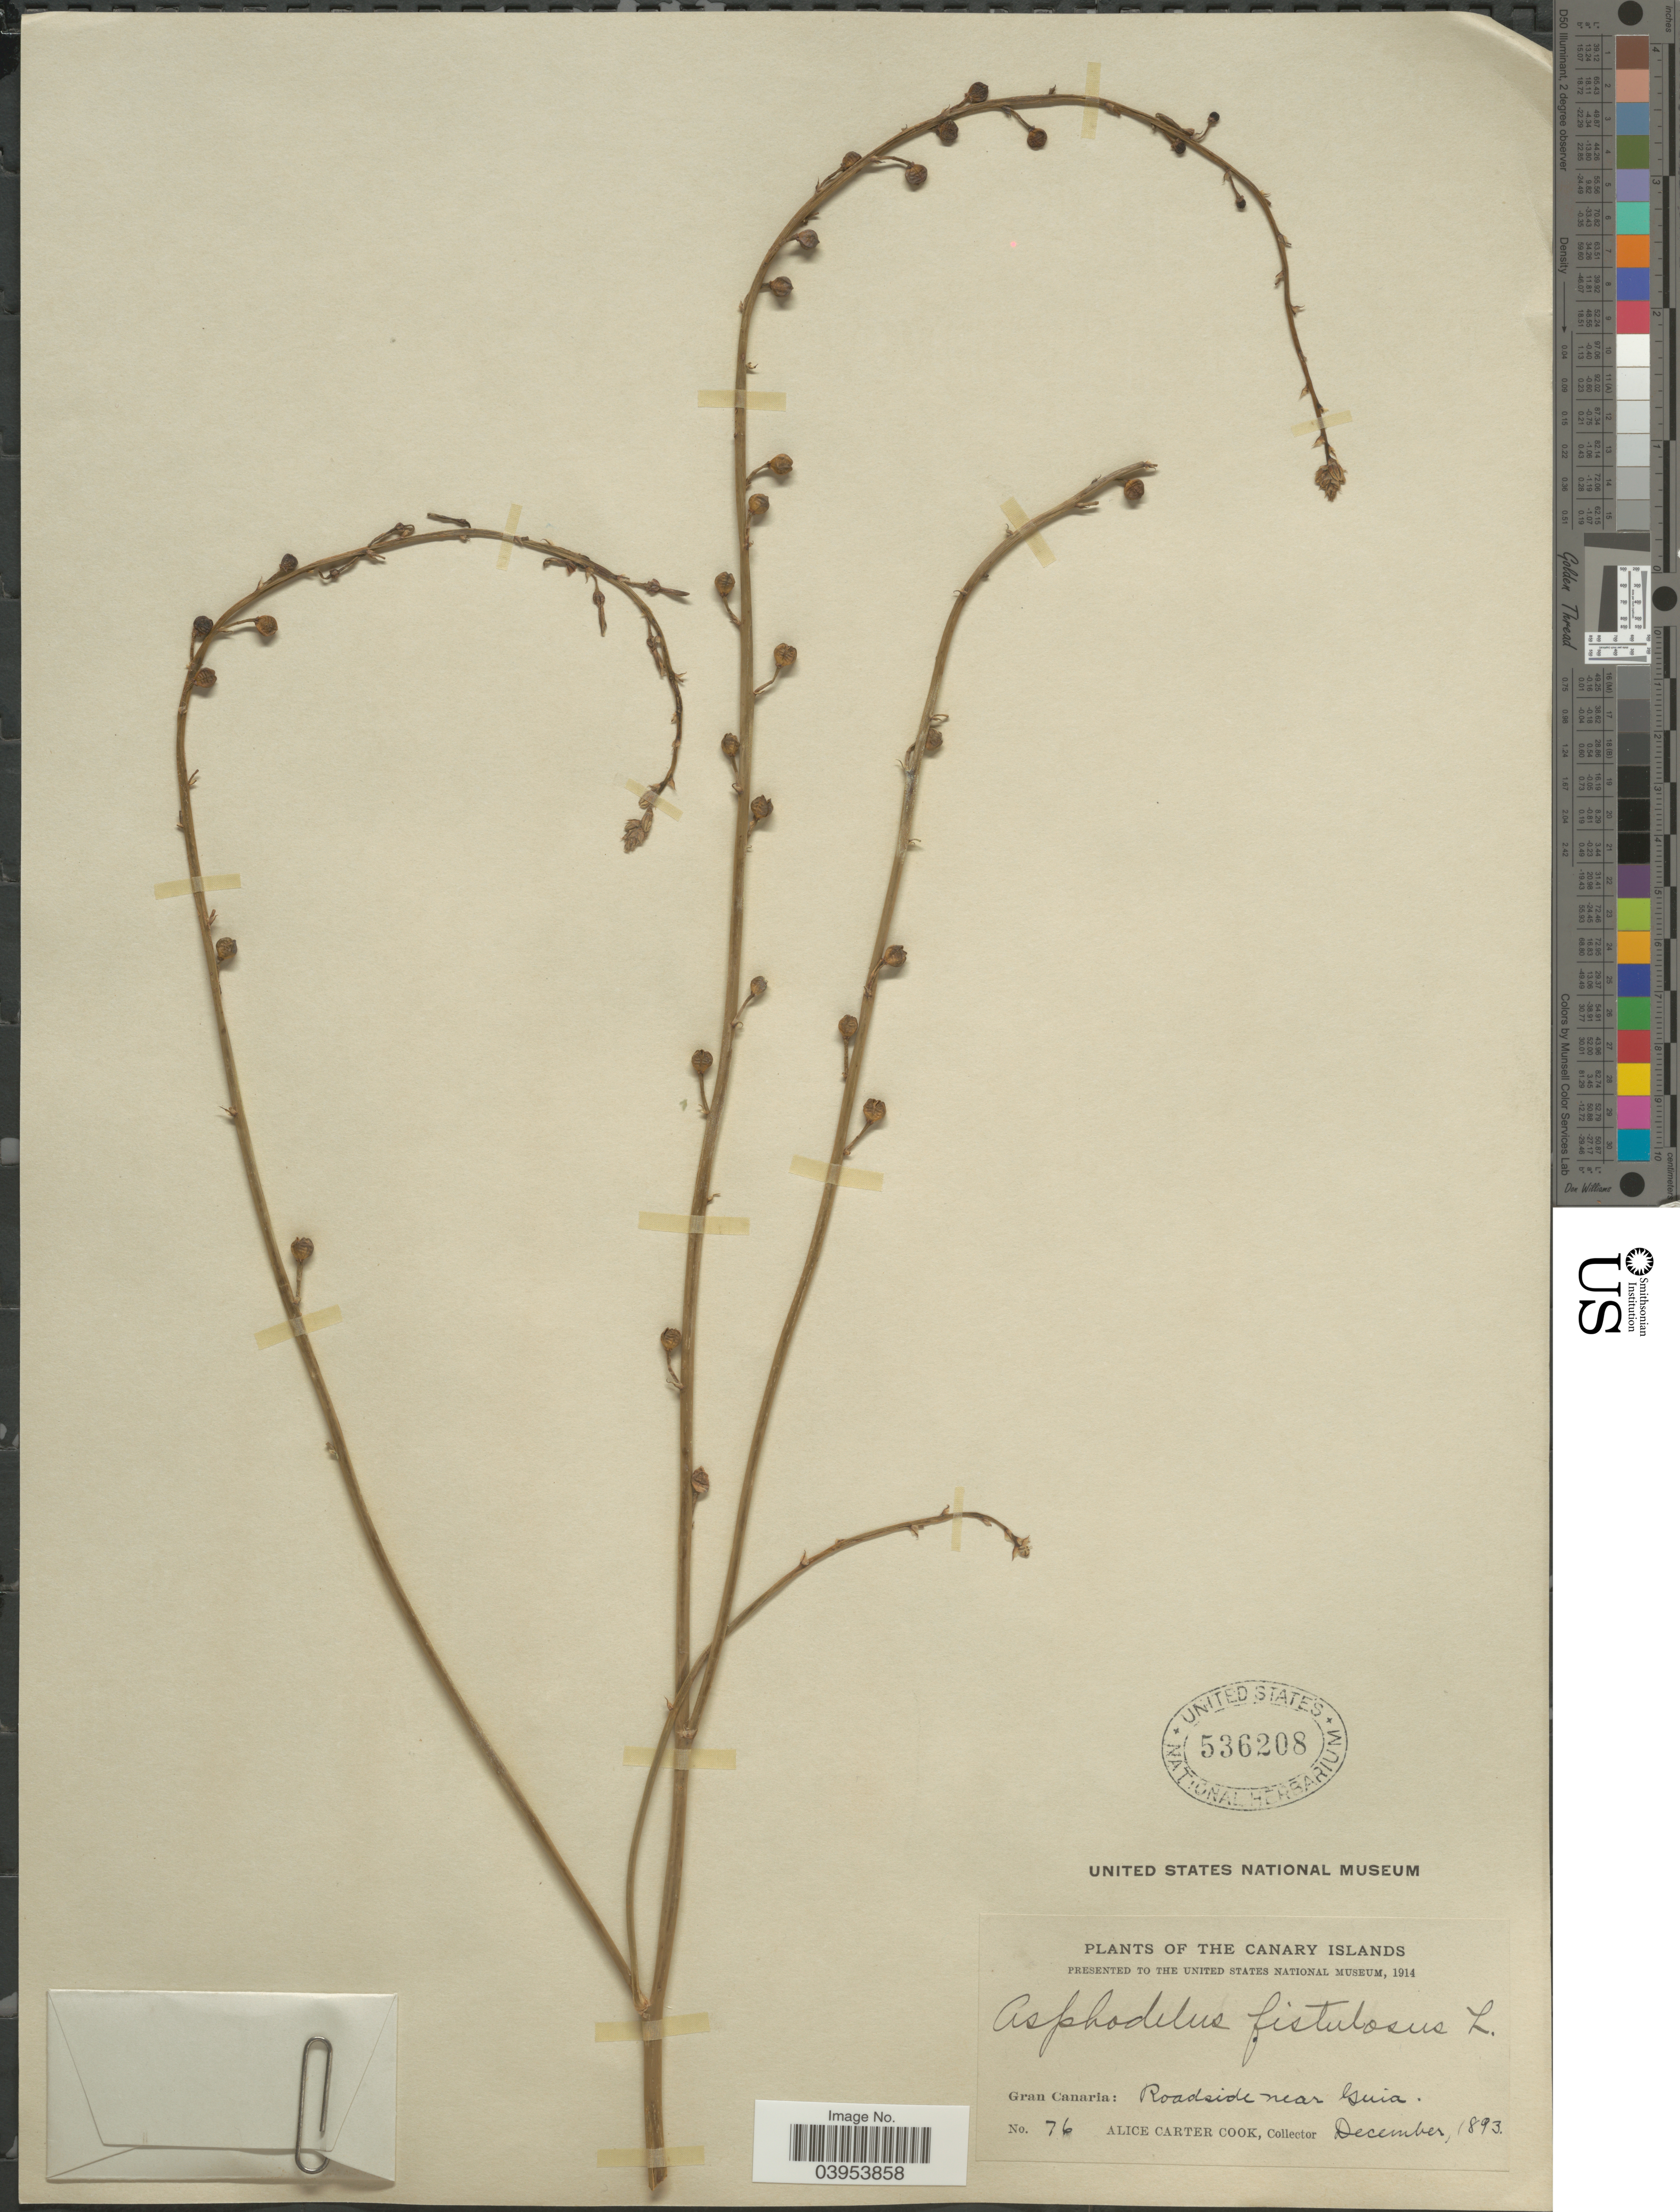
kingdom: Plantae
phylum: Tracheophyta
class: Liliopsida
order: Asparagales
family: Asphodelaceae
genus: Asphodelus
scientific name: Asphodelus fistulosus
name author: L.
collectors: Alice C. Cook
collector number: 76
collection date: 1893-12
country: Spain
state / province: Canarias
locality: The Canary Islands. Gran Canaria: Roadside near Guia.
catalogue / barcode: US 536208